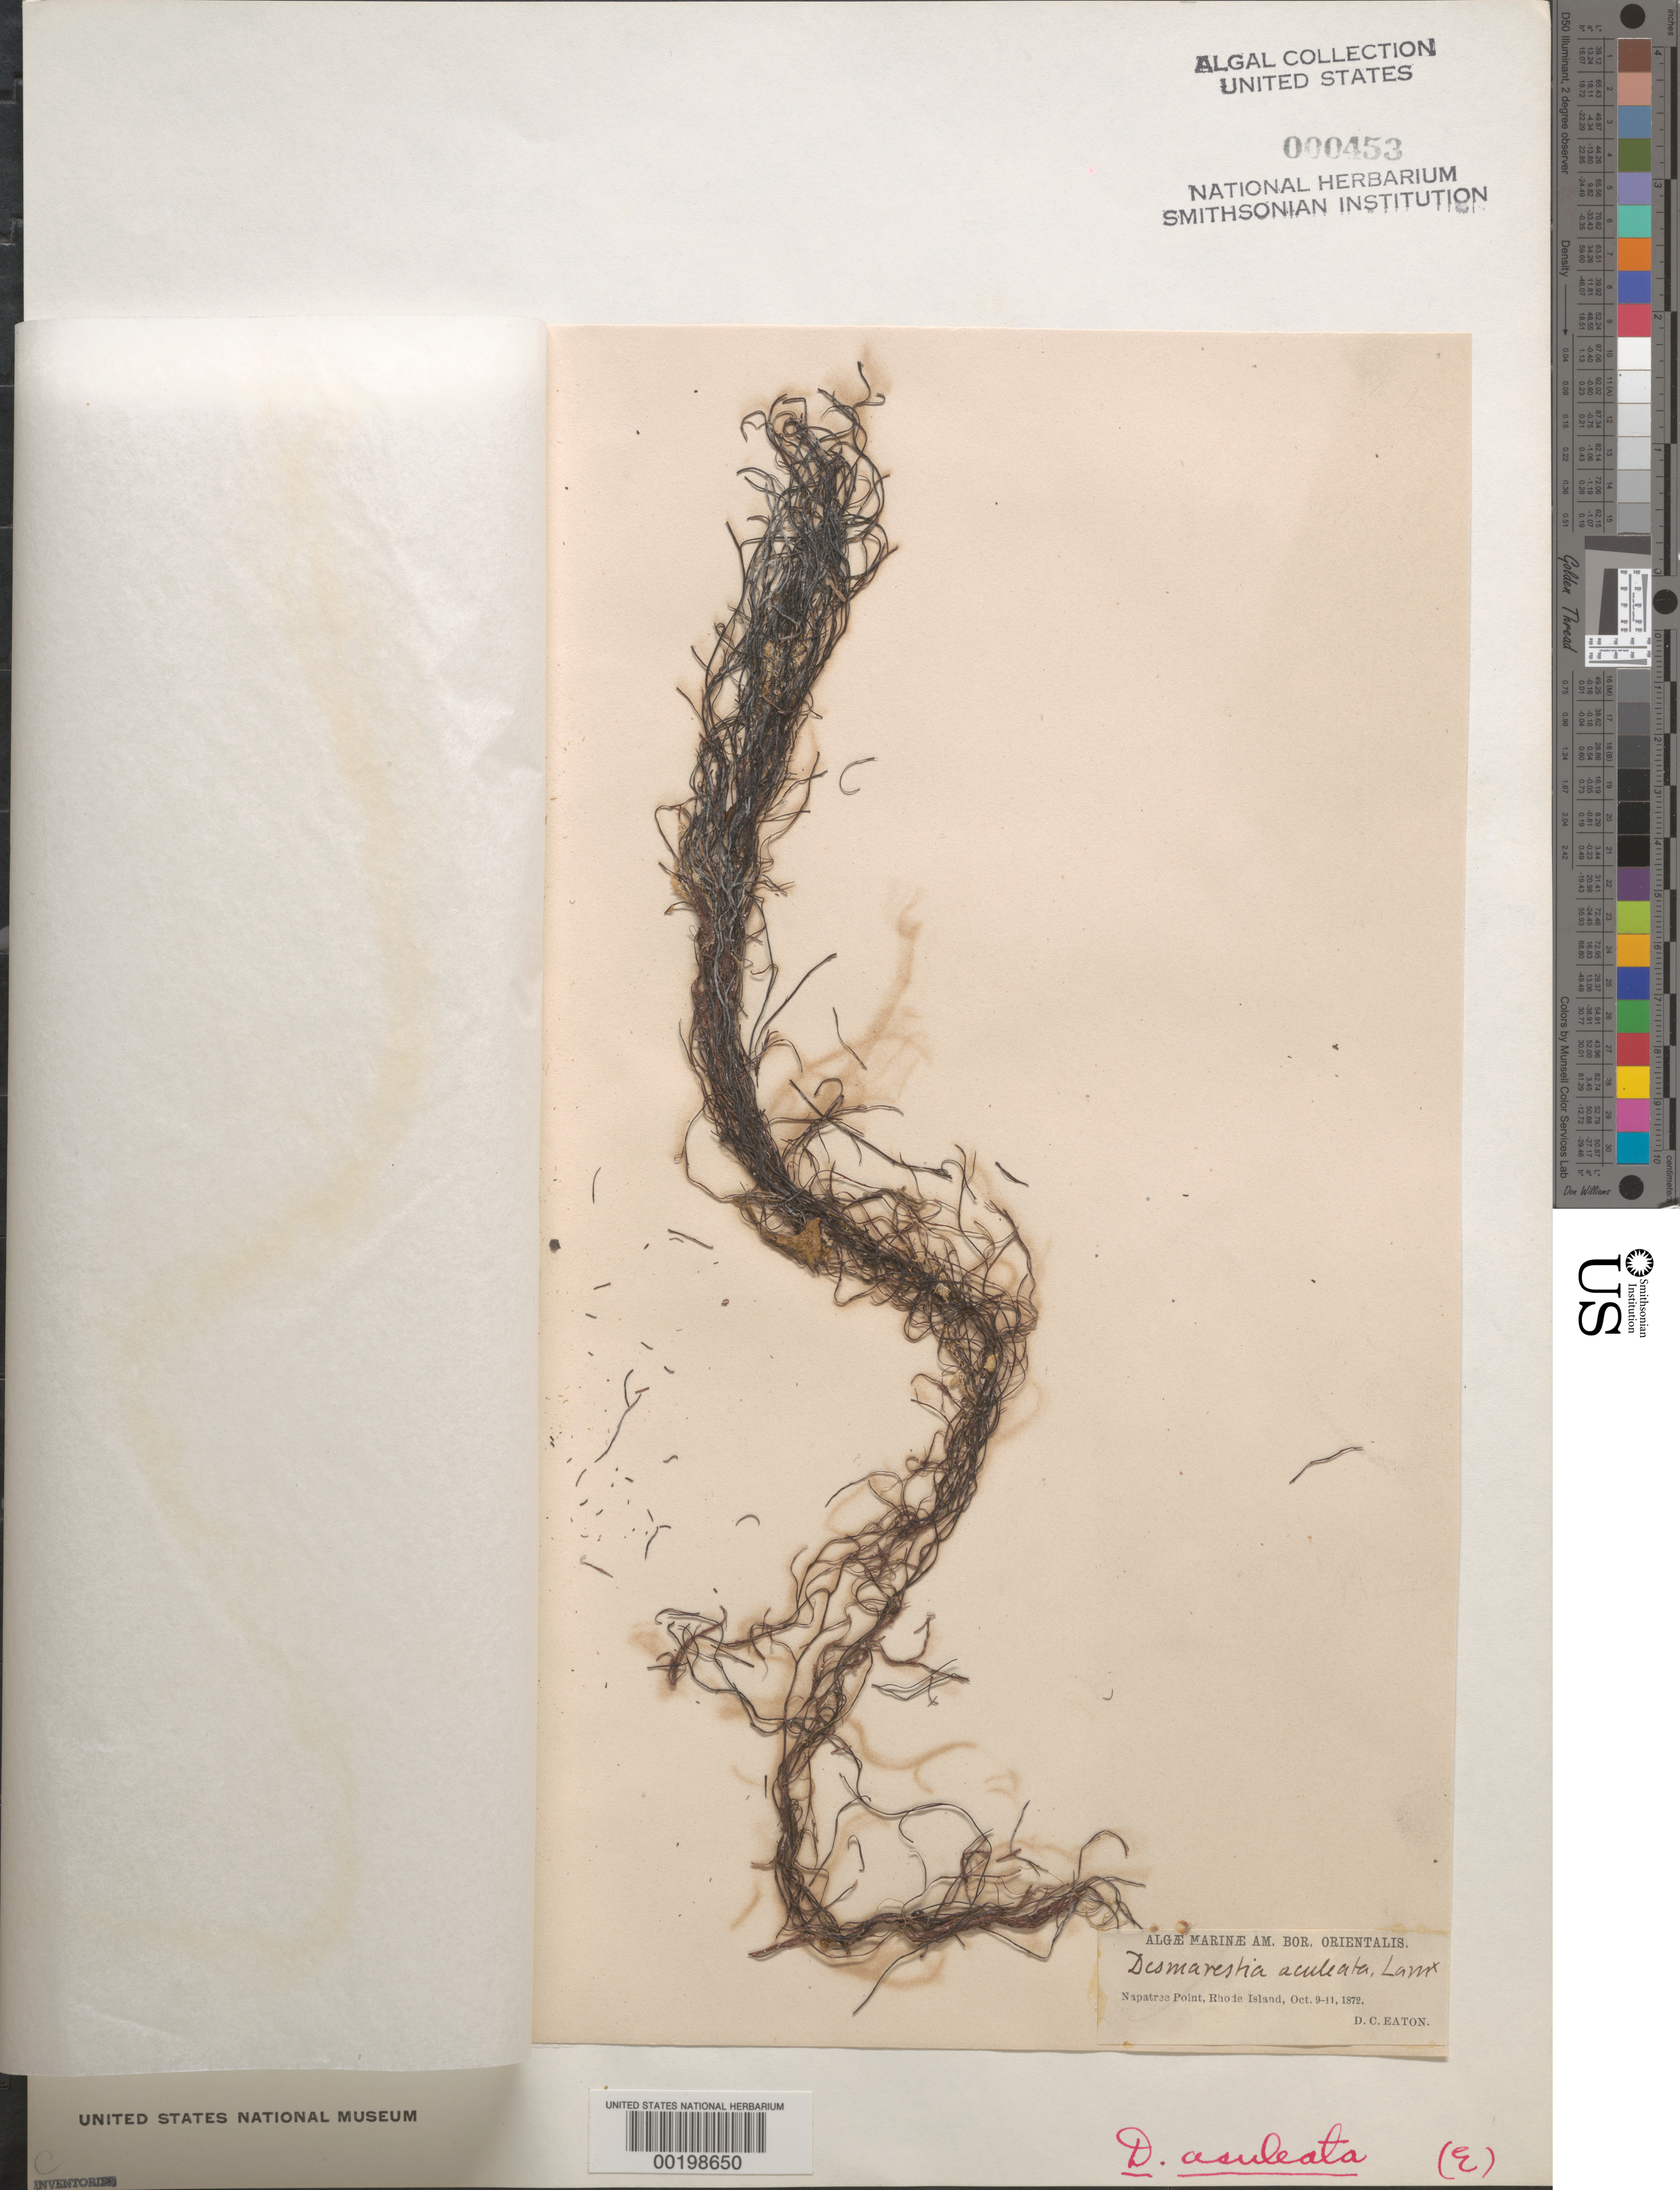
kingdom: Chromista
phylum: Ochrophyta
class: Phaeophyceae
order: Desmarestiales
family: Desmarestiaceae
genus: Desmarestia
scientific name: Desmarestia aculeata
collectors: D. C. Eaton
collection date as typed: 09 Oct 1872 to 11 Oct 1872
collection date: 1872-10-09/1872-10-11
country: United States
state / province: Rhode Island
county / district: Washington County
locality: Napatree Point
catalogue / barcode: US 453